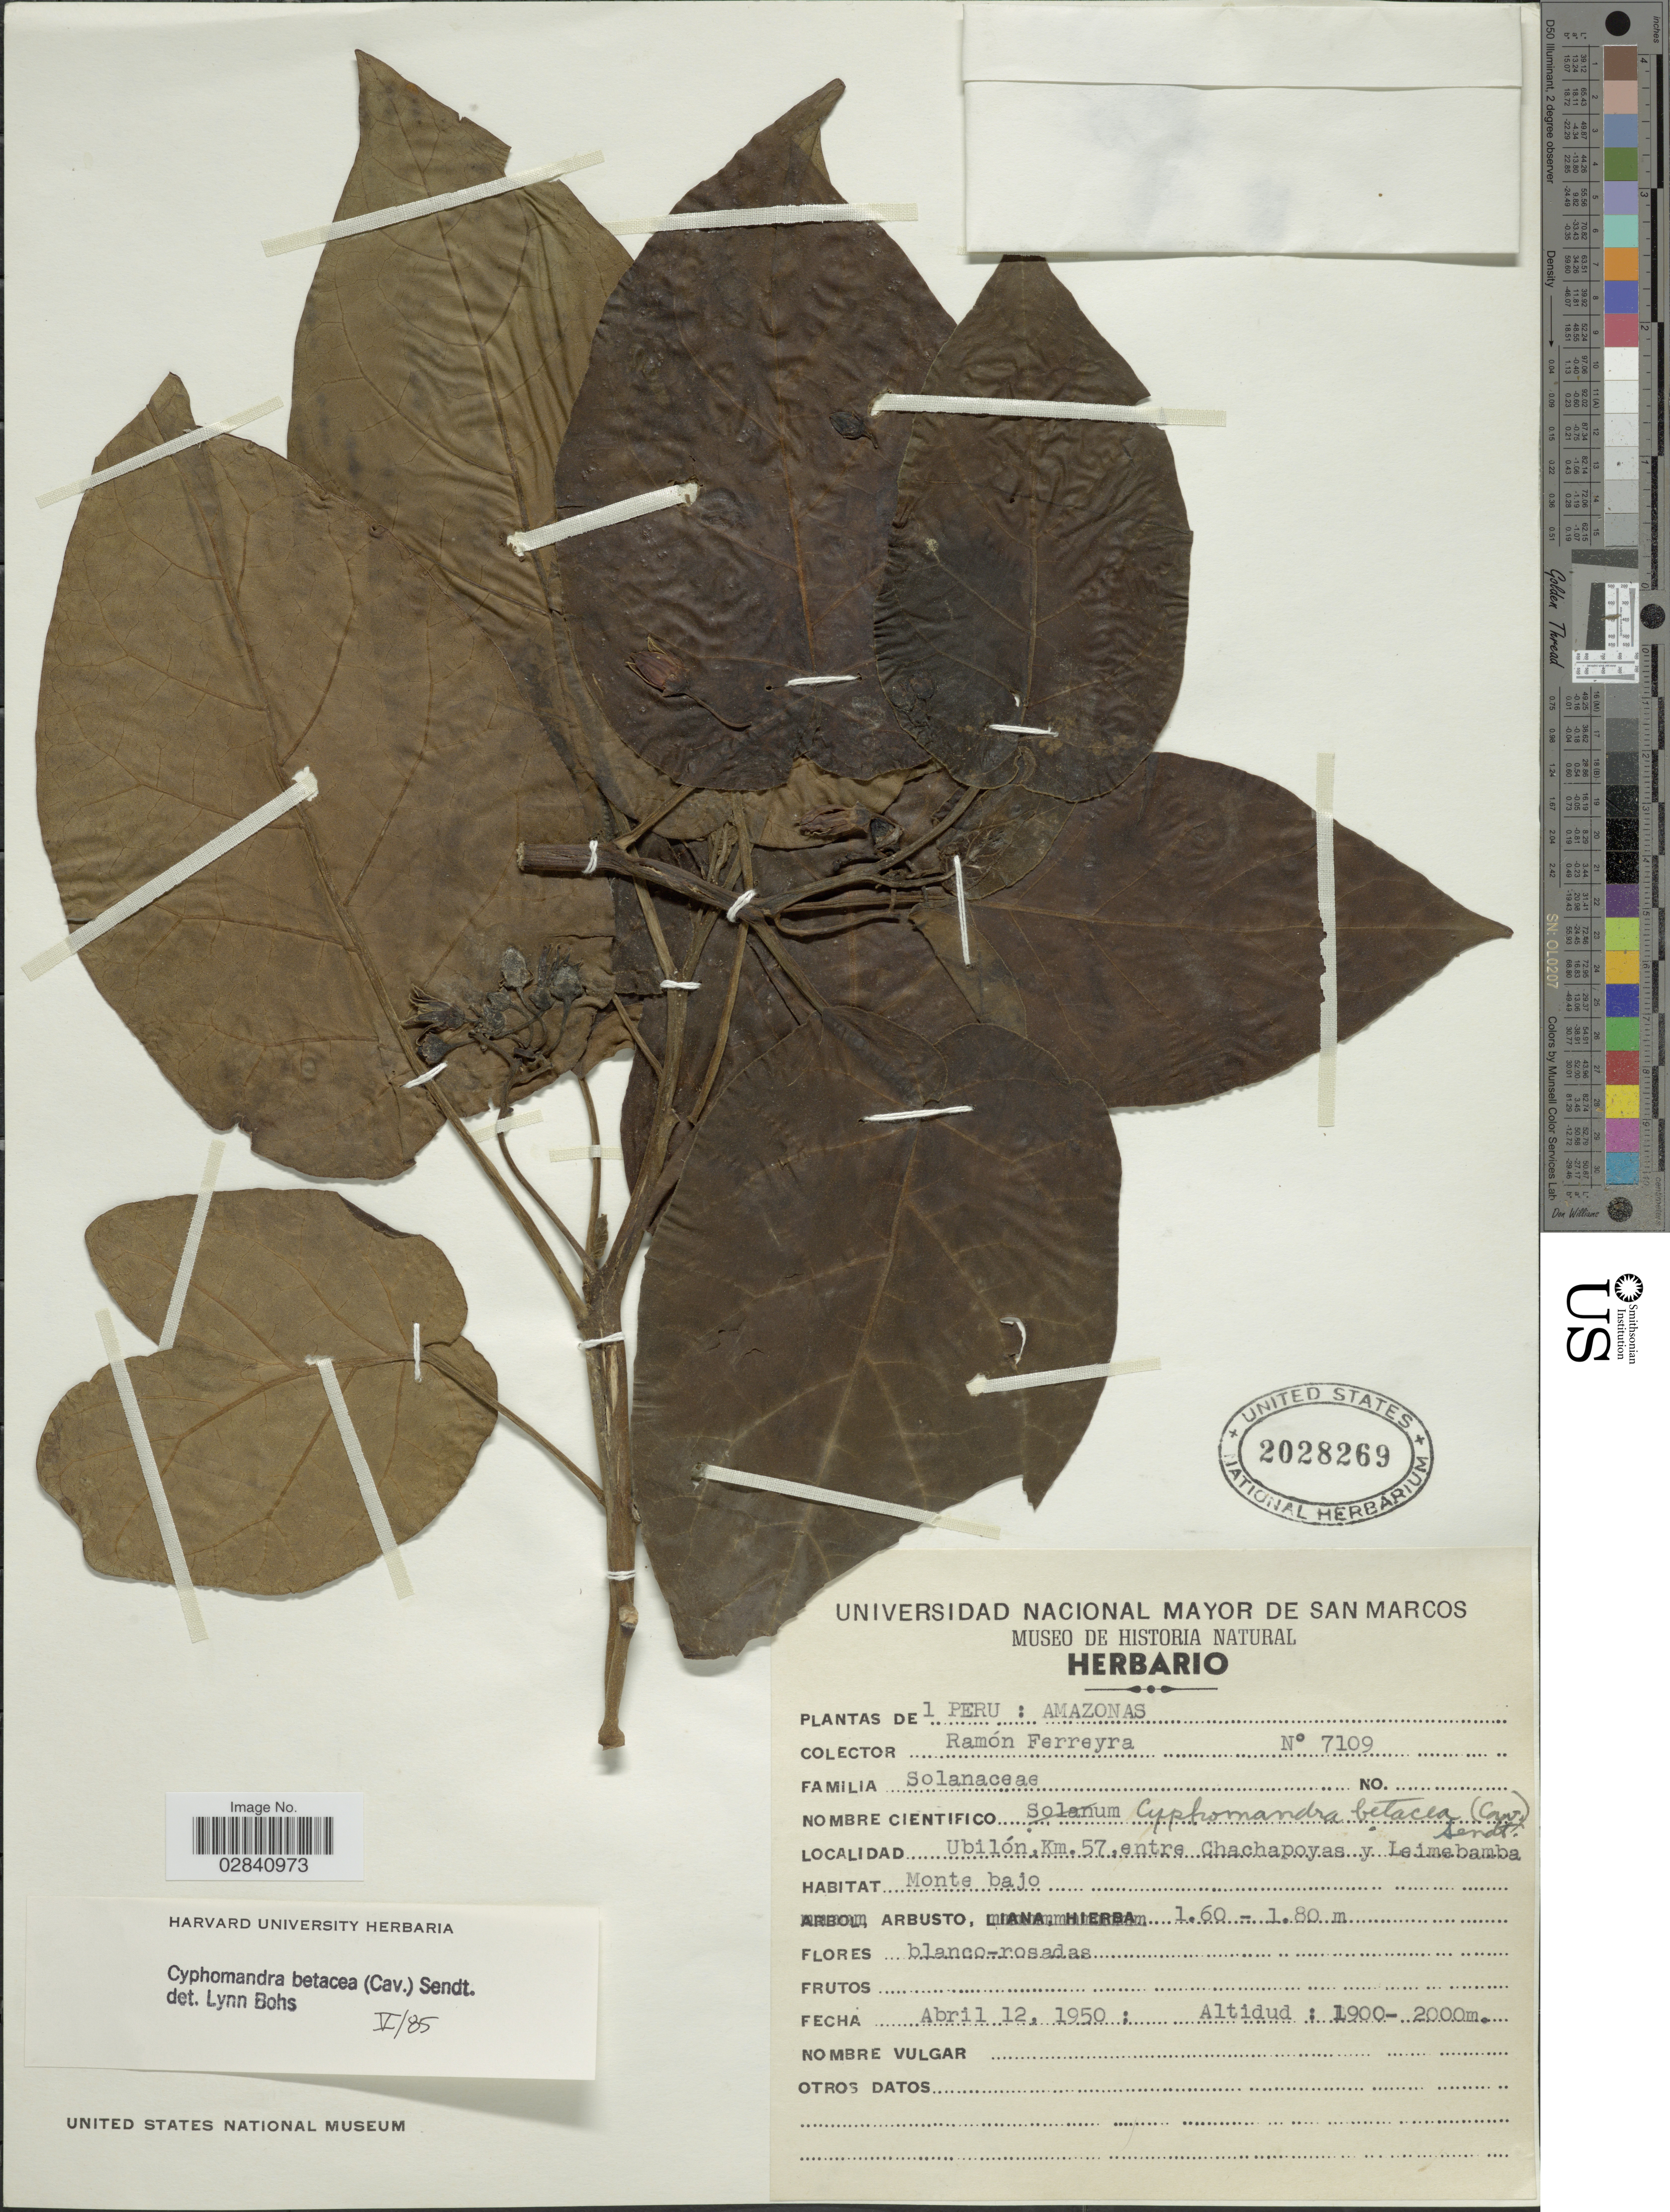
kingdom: Plantae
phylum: Tracheophyta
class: Magnoliopsida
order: Solanales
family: Solanaceae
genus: Cyphomandra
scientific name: Cyphomandra betacea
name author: (Cav.) Sendtn.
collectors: R. A. Ferreyra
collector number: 7109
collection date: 1950-04-12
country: Peru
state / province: Amazonas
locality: Ubilón, Km. 57, entre Chachapoyas y Leimebamba.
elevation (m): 1900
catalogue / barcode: US 2028269